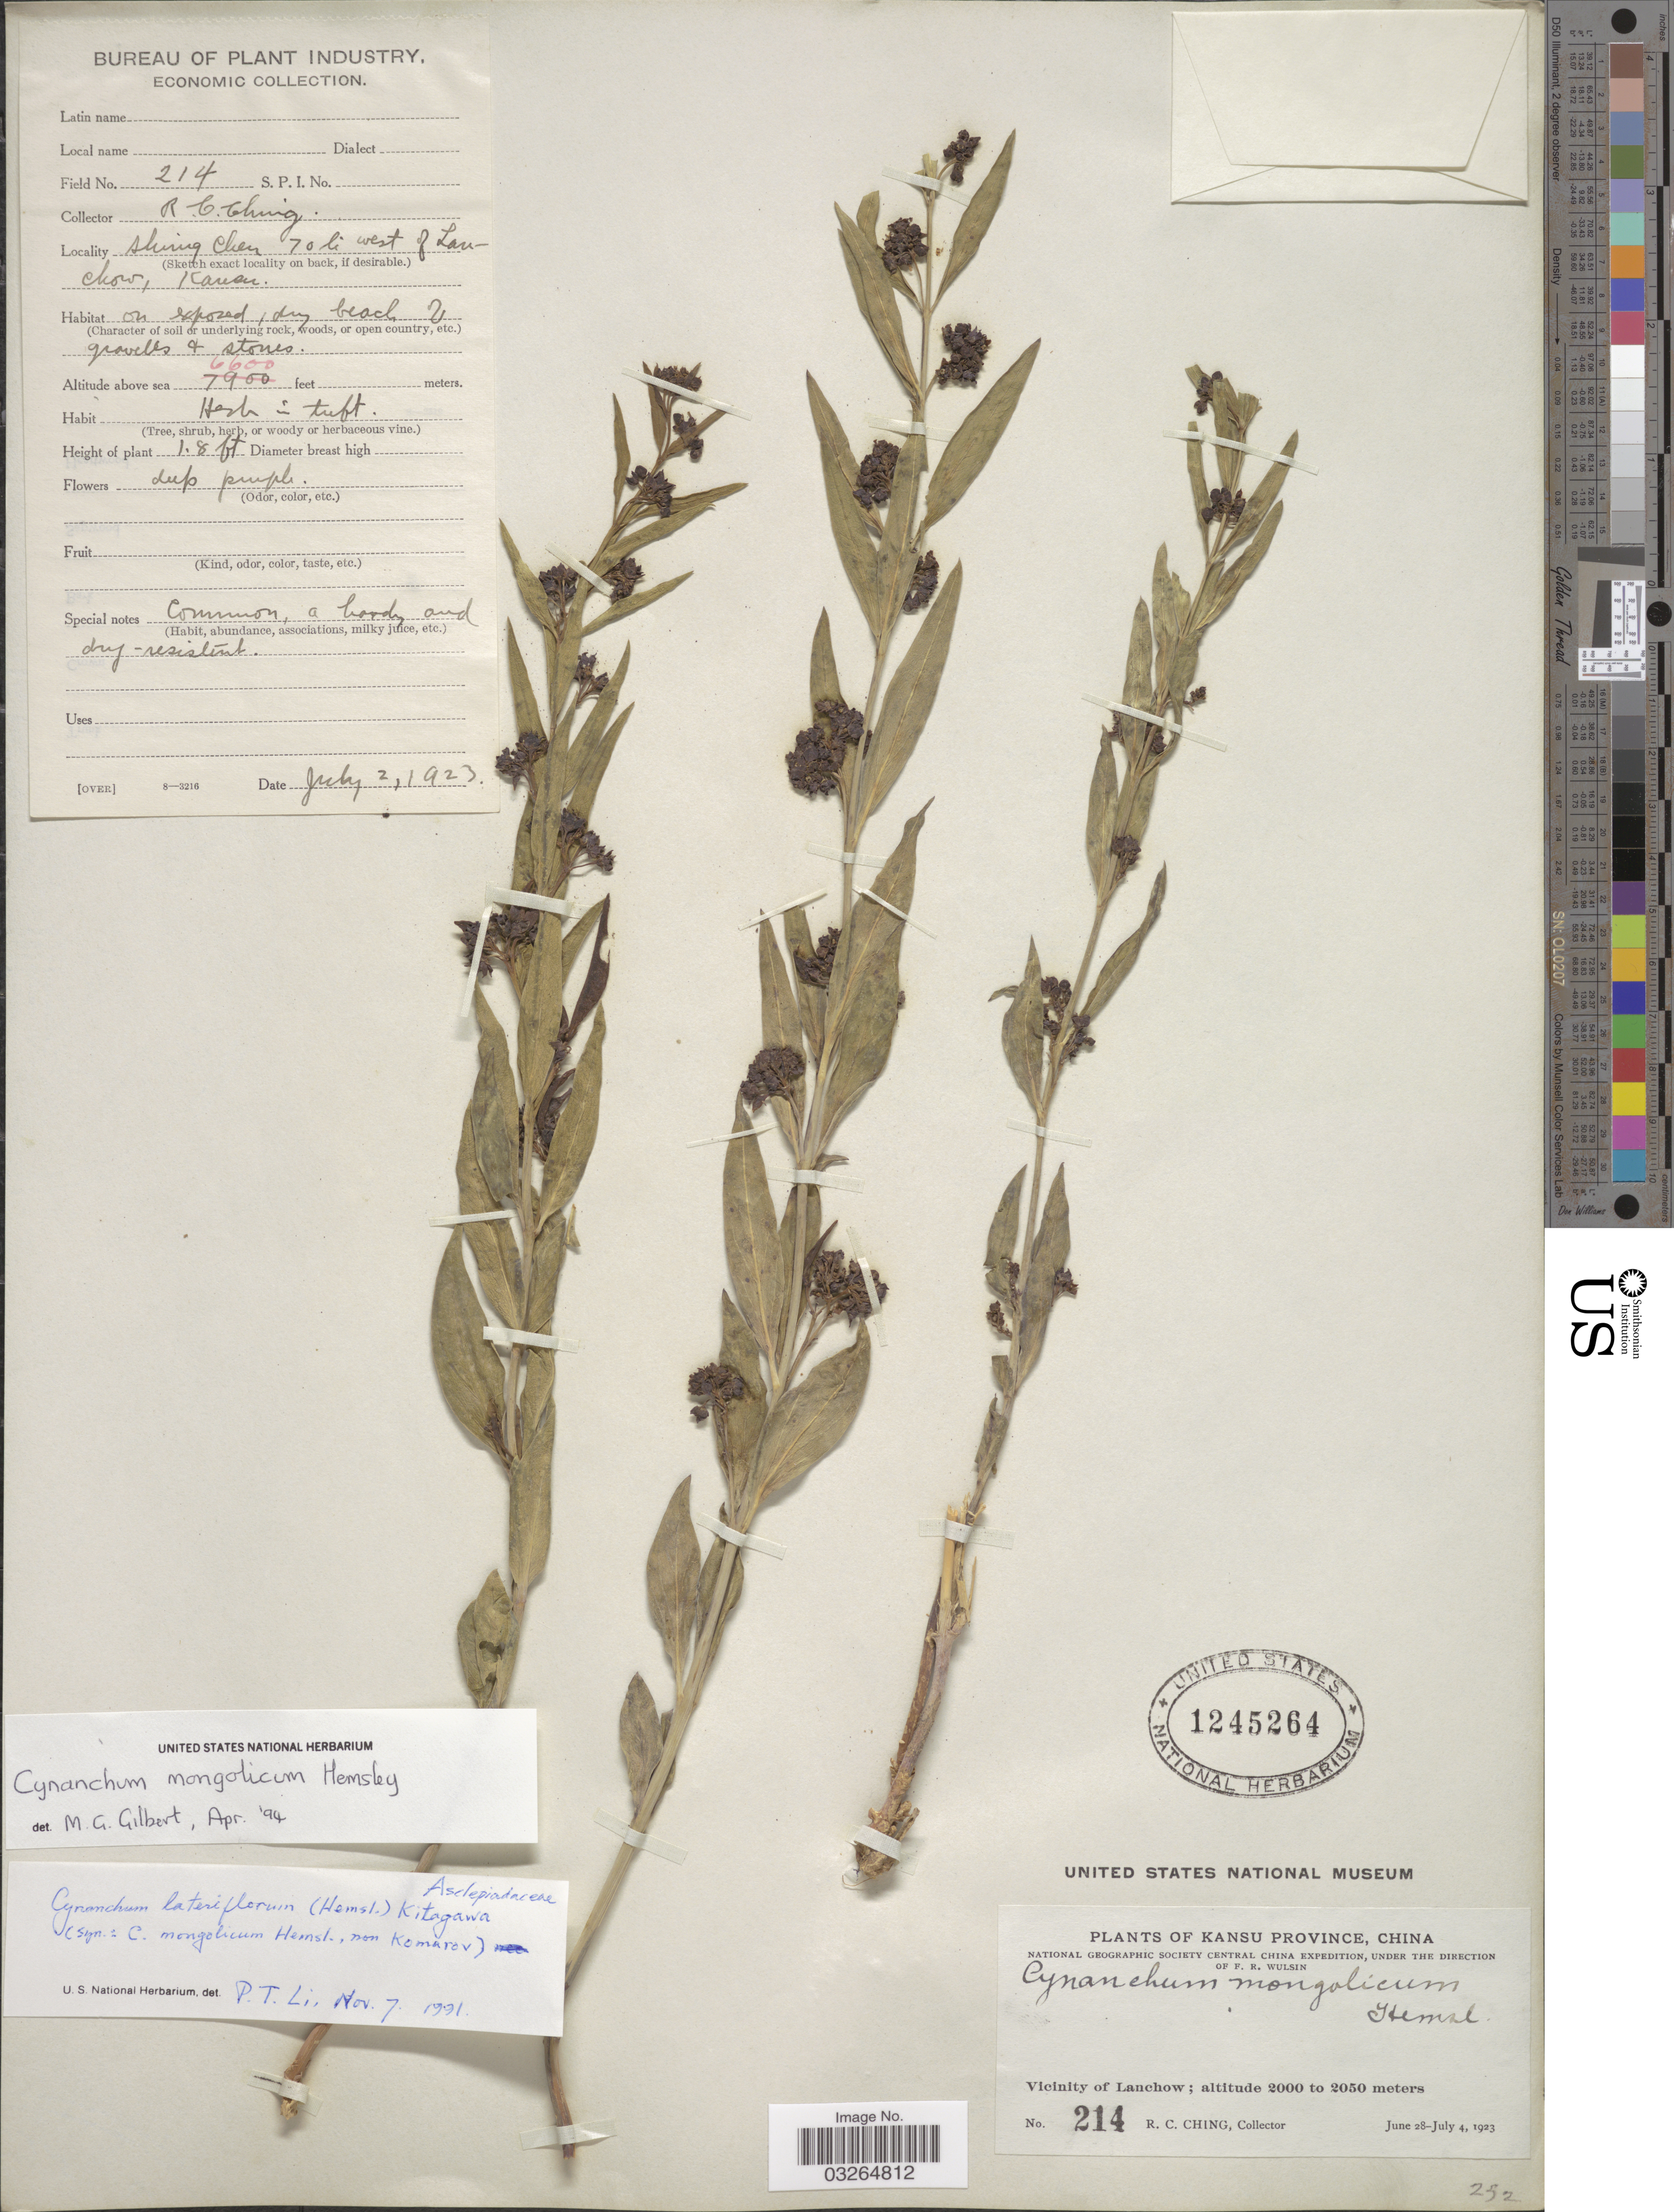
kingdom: Plantae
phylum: Tracheophyta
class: Magnoliopsida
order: Gentianales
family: Apocynaceae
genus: Cynanchum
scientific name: Cynanchum mongolicum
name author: (Maxim.) Kom.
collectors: R. C. Ching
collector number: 214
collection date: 1923-07-02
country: China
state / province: Gansu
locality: Kansu Province. Vicinity of Lanchow. Shing Chen 70 li west of Lanchow.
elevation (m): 2012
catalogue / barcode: US 1245264